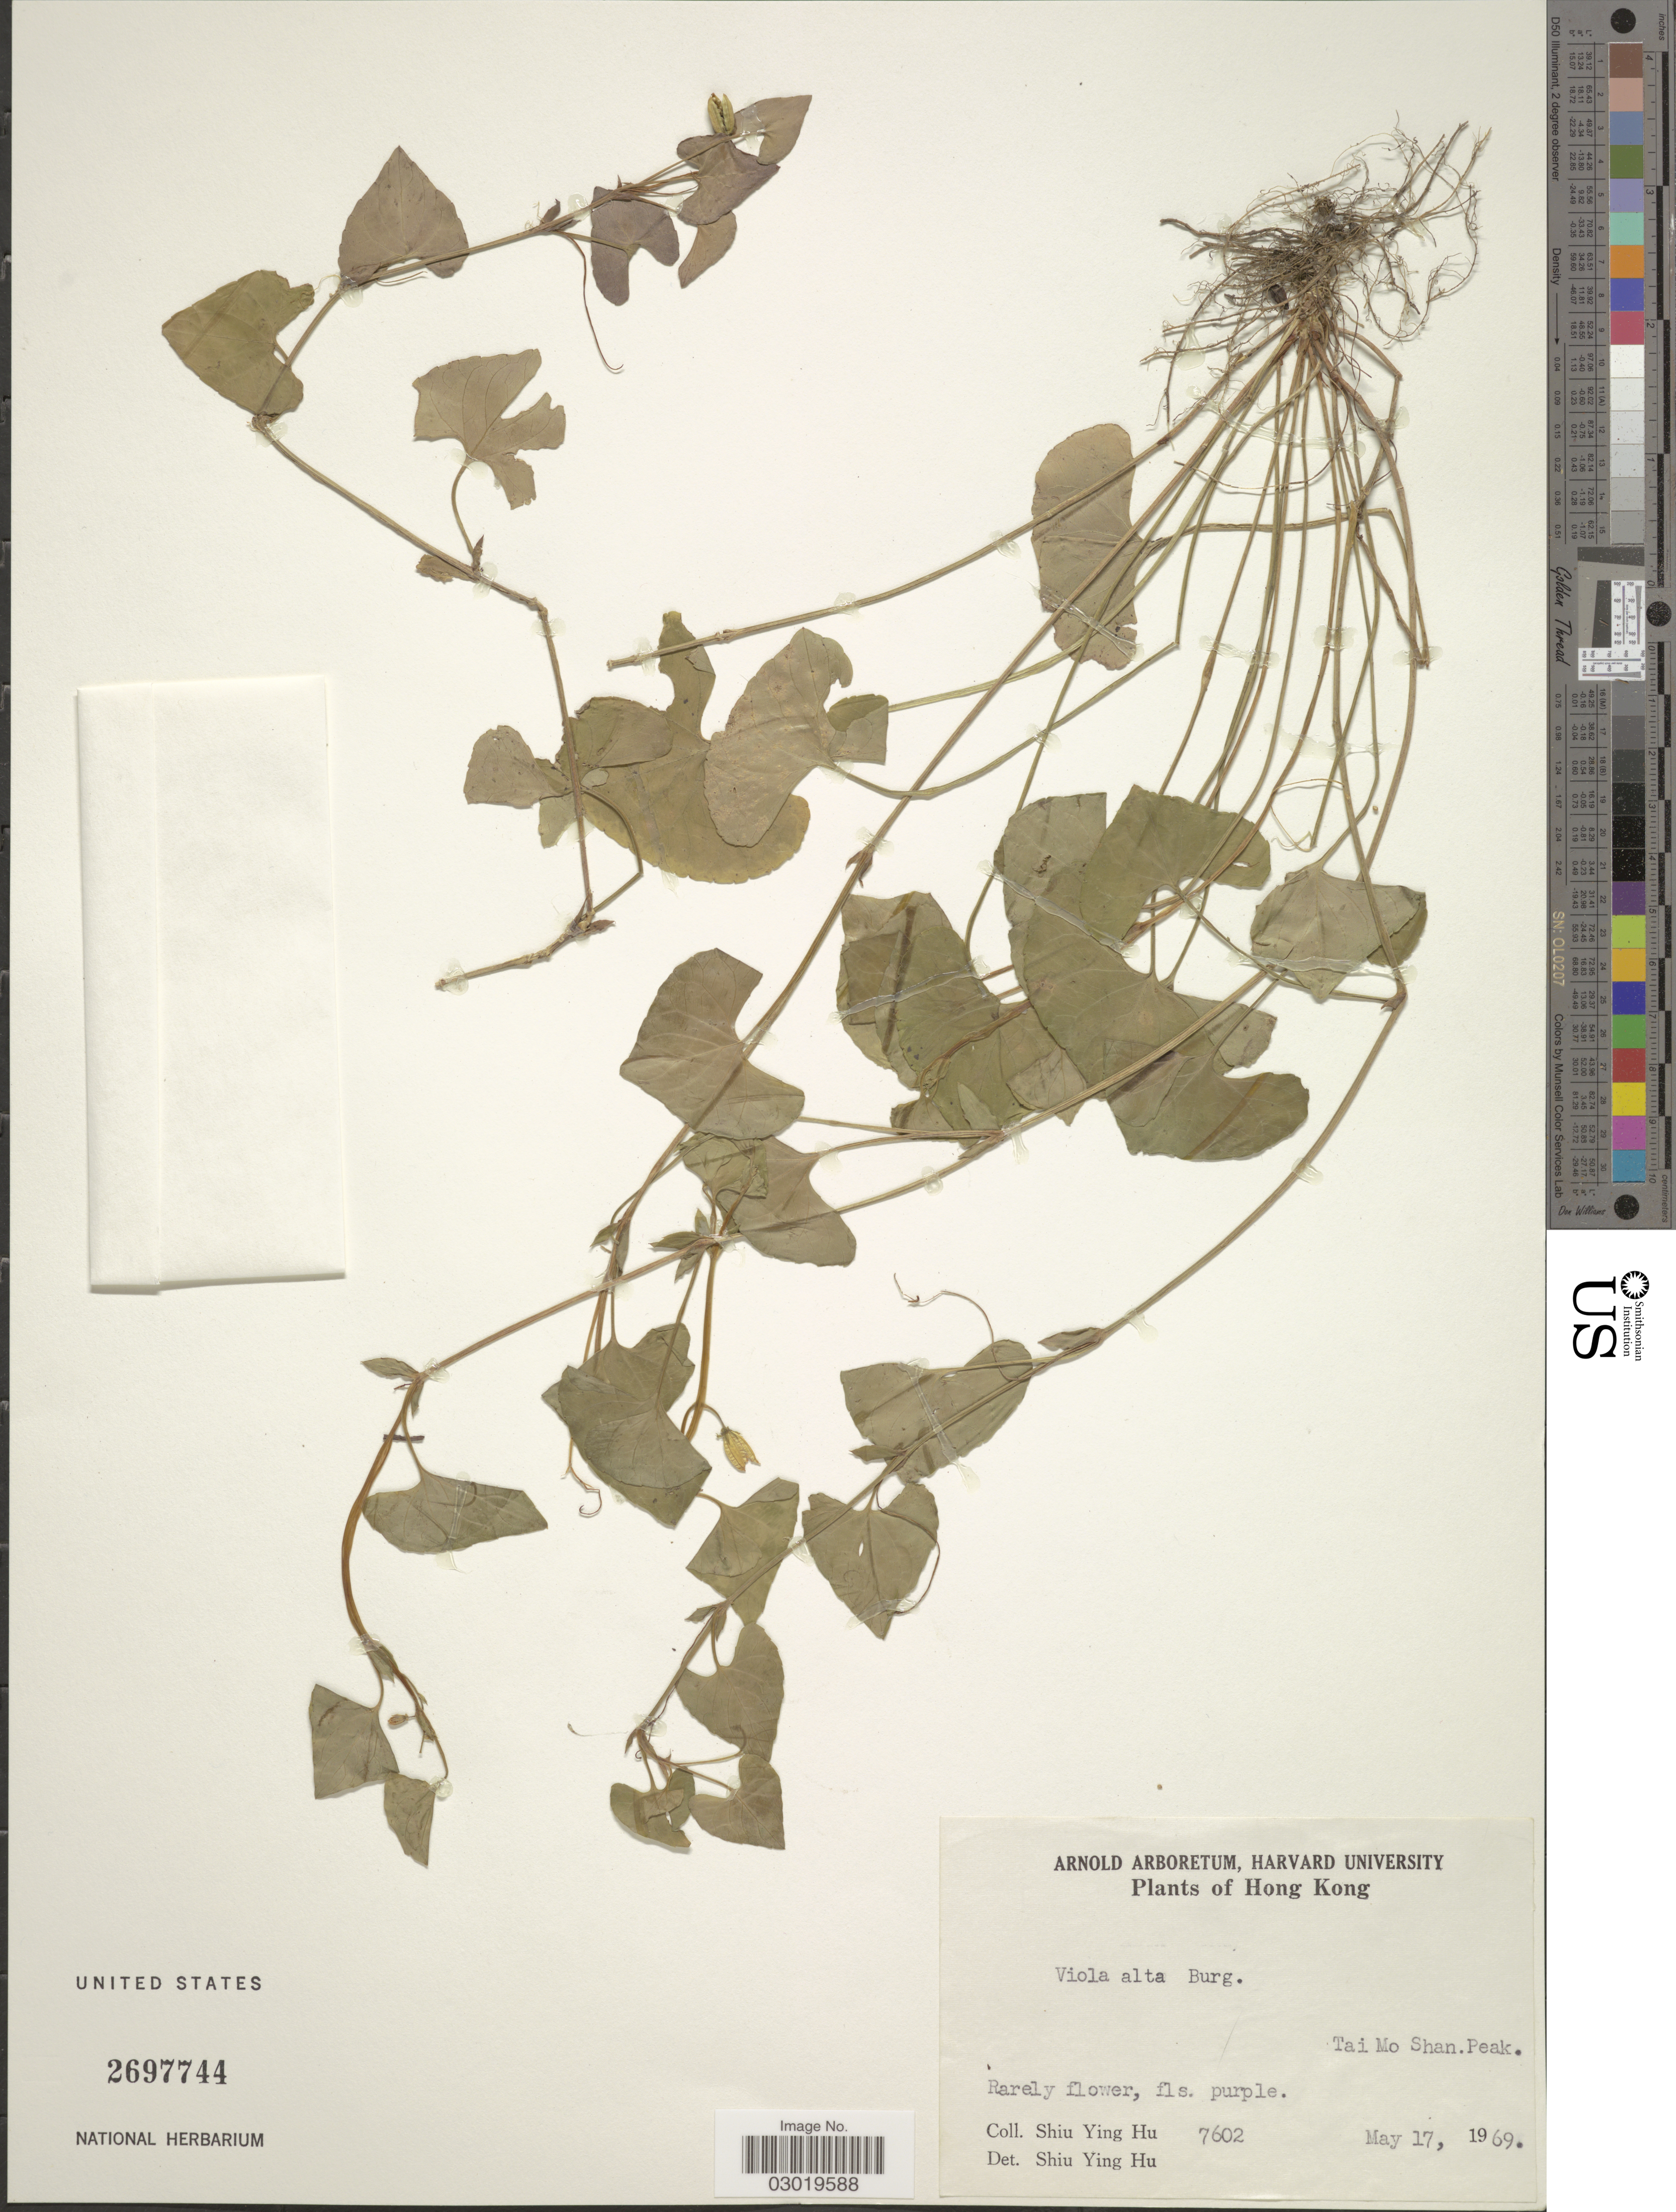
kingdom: Plantae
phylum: Tracheophyta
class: Magnoliopsida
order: Malpighiales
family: Violaceae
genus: Viola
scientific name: Viola alata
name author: Burgersd.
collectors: S. Y. Hu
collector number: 7602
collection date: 1969-05-17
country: China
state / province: Hong Kong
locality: Tai Mo Shan. Peak.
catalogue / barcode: US 2697744